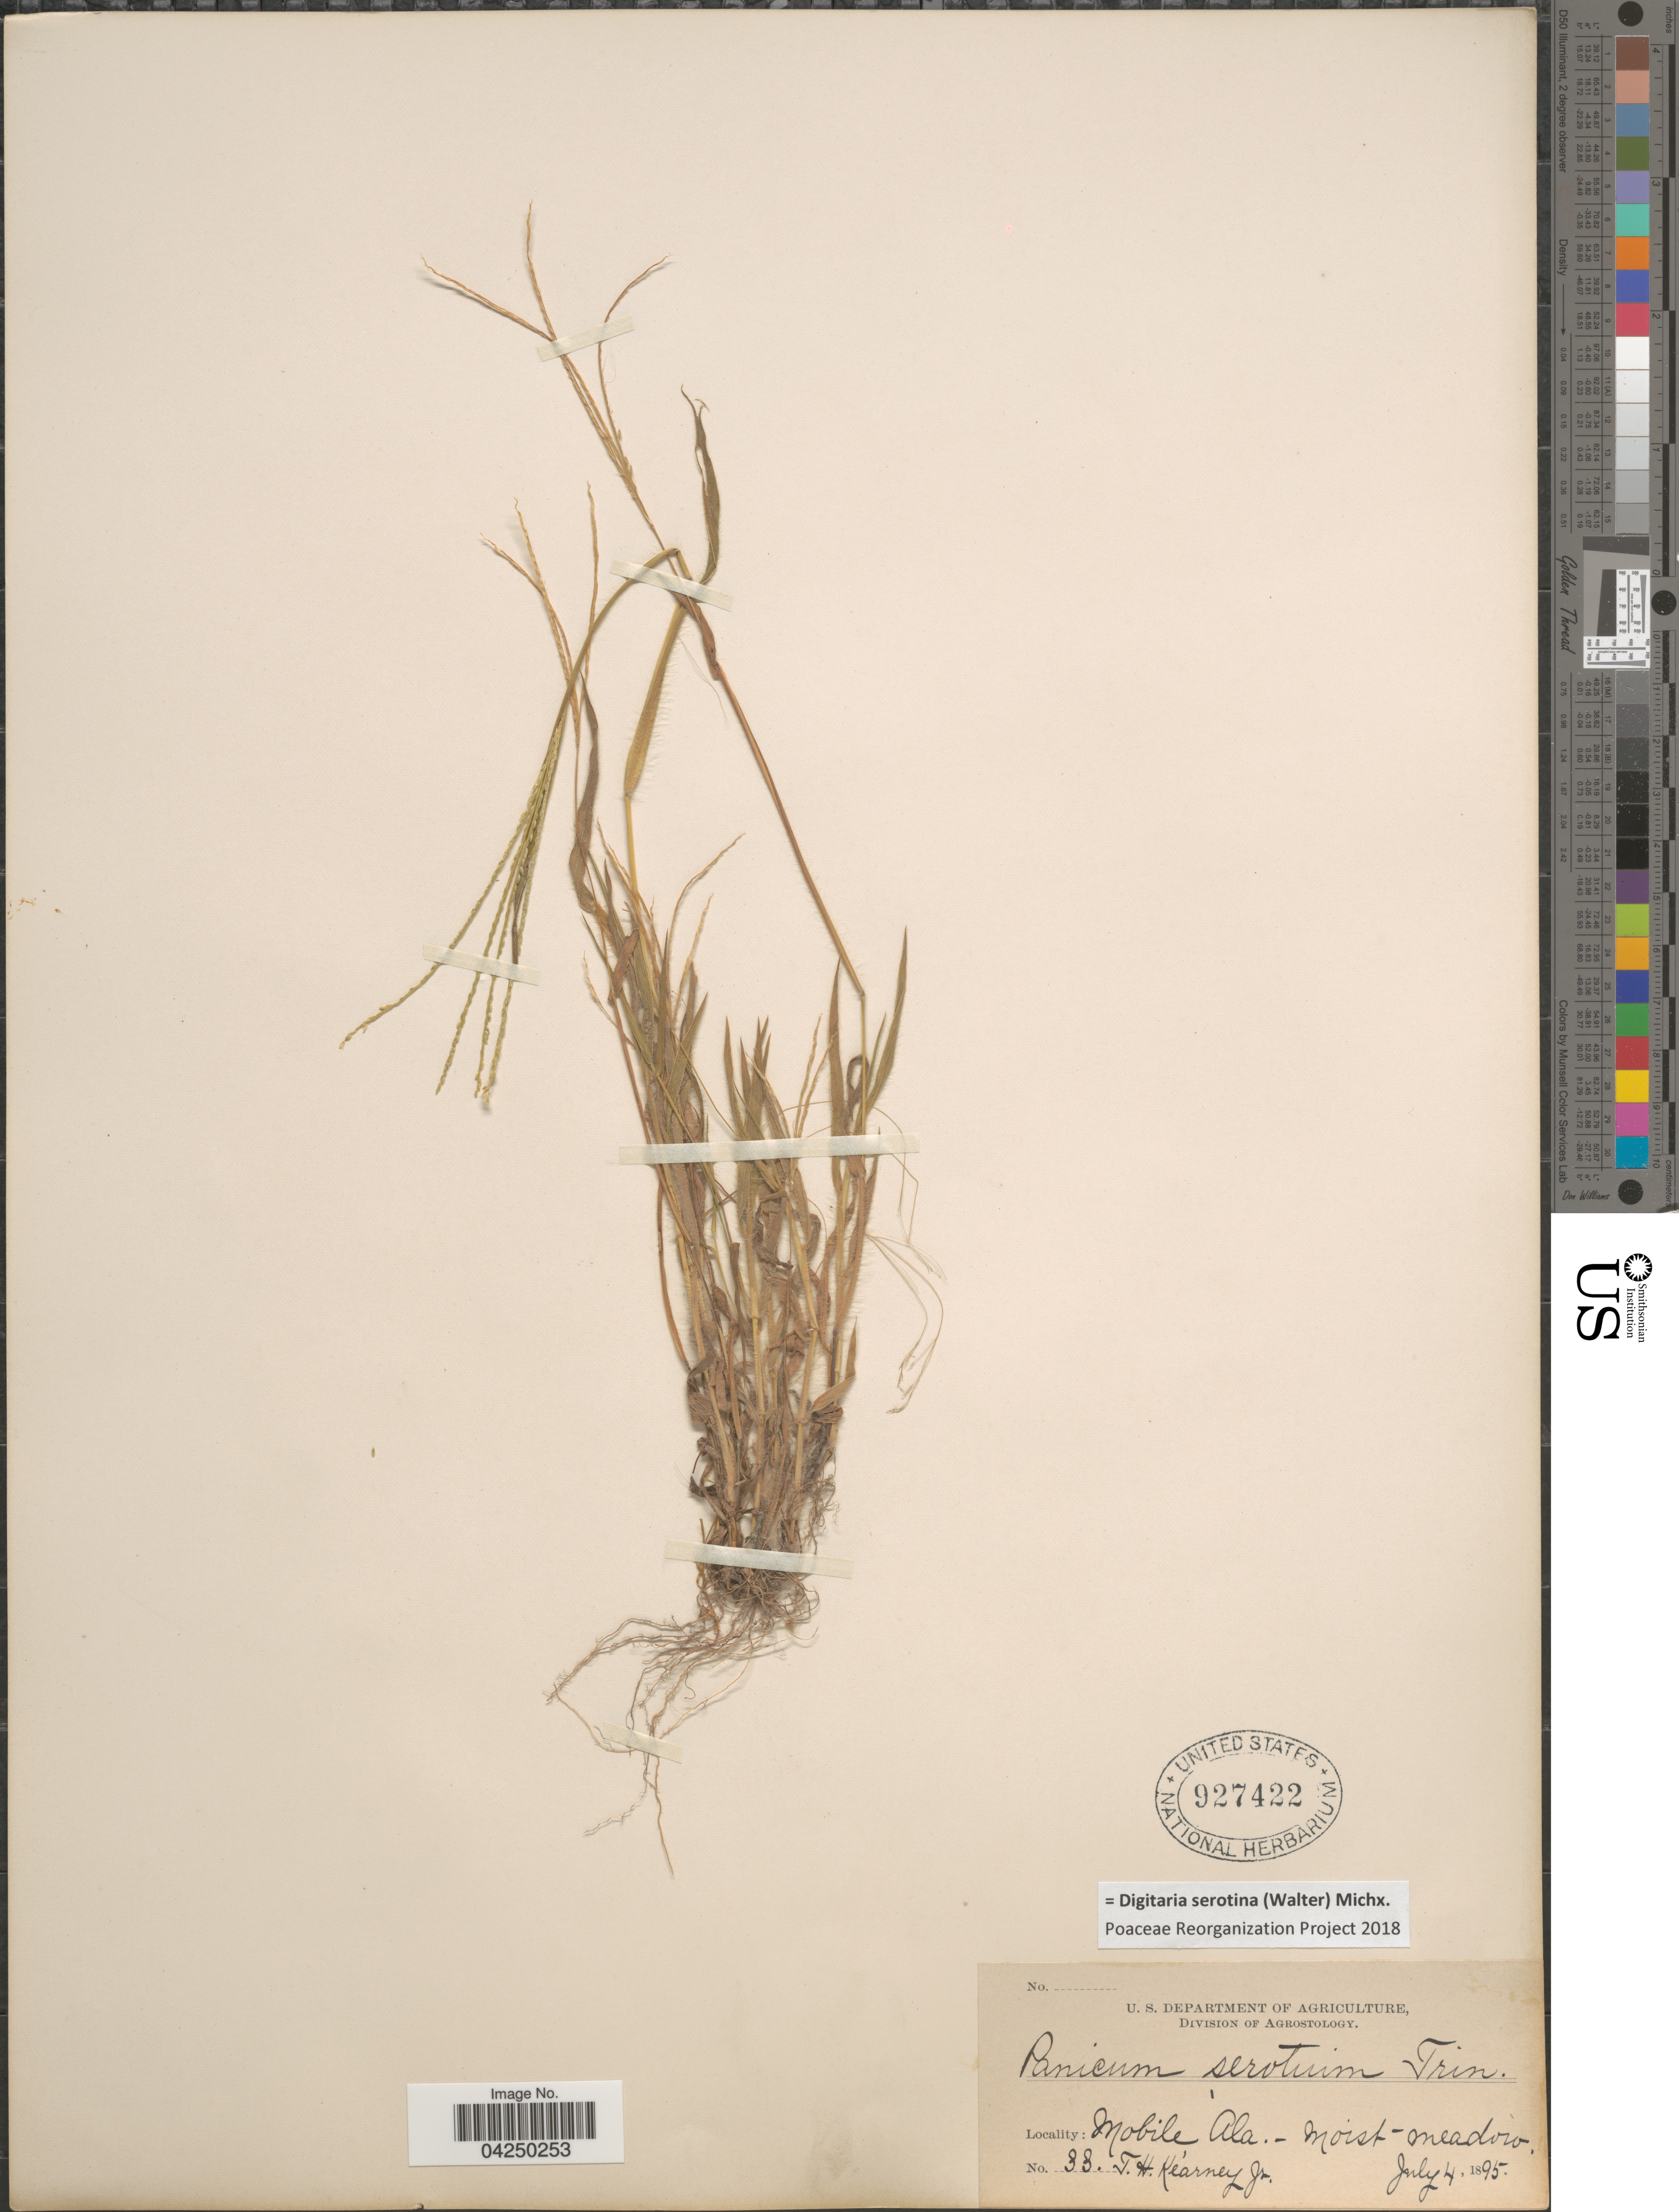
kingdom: Plantae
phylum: Tracheophyta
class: Liliopsida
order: Poales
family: Poaceae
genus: Digitaria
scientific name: Digitaria serotina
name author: (Walter) Michx.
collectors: T. H. Kearney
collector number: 33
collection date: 1895-07-04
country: United States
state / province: Alabama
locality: Mobile.- moist - meadow.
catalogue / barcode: US 927422